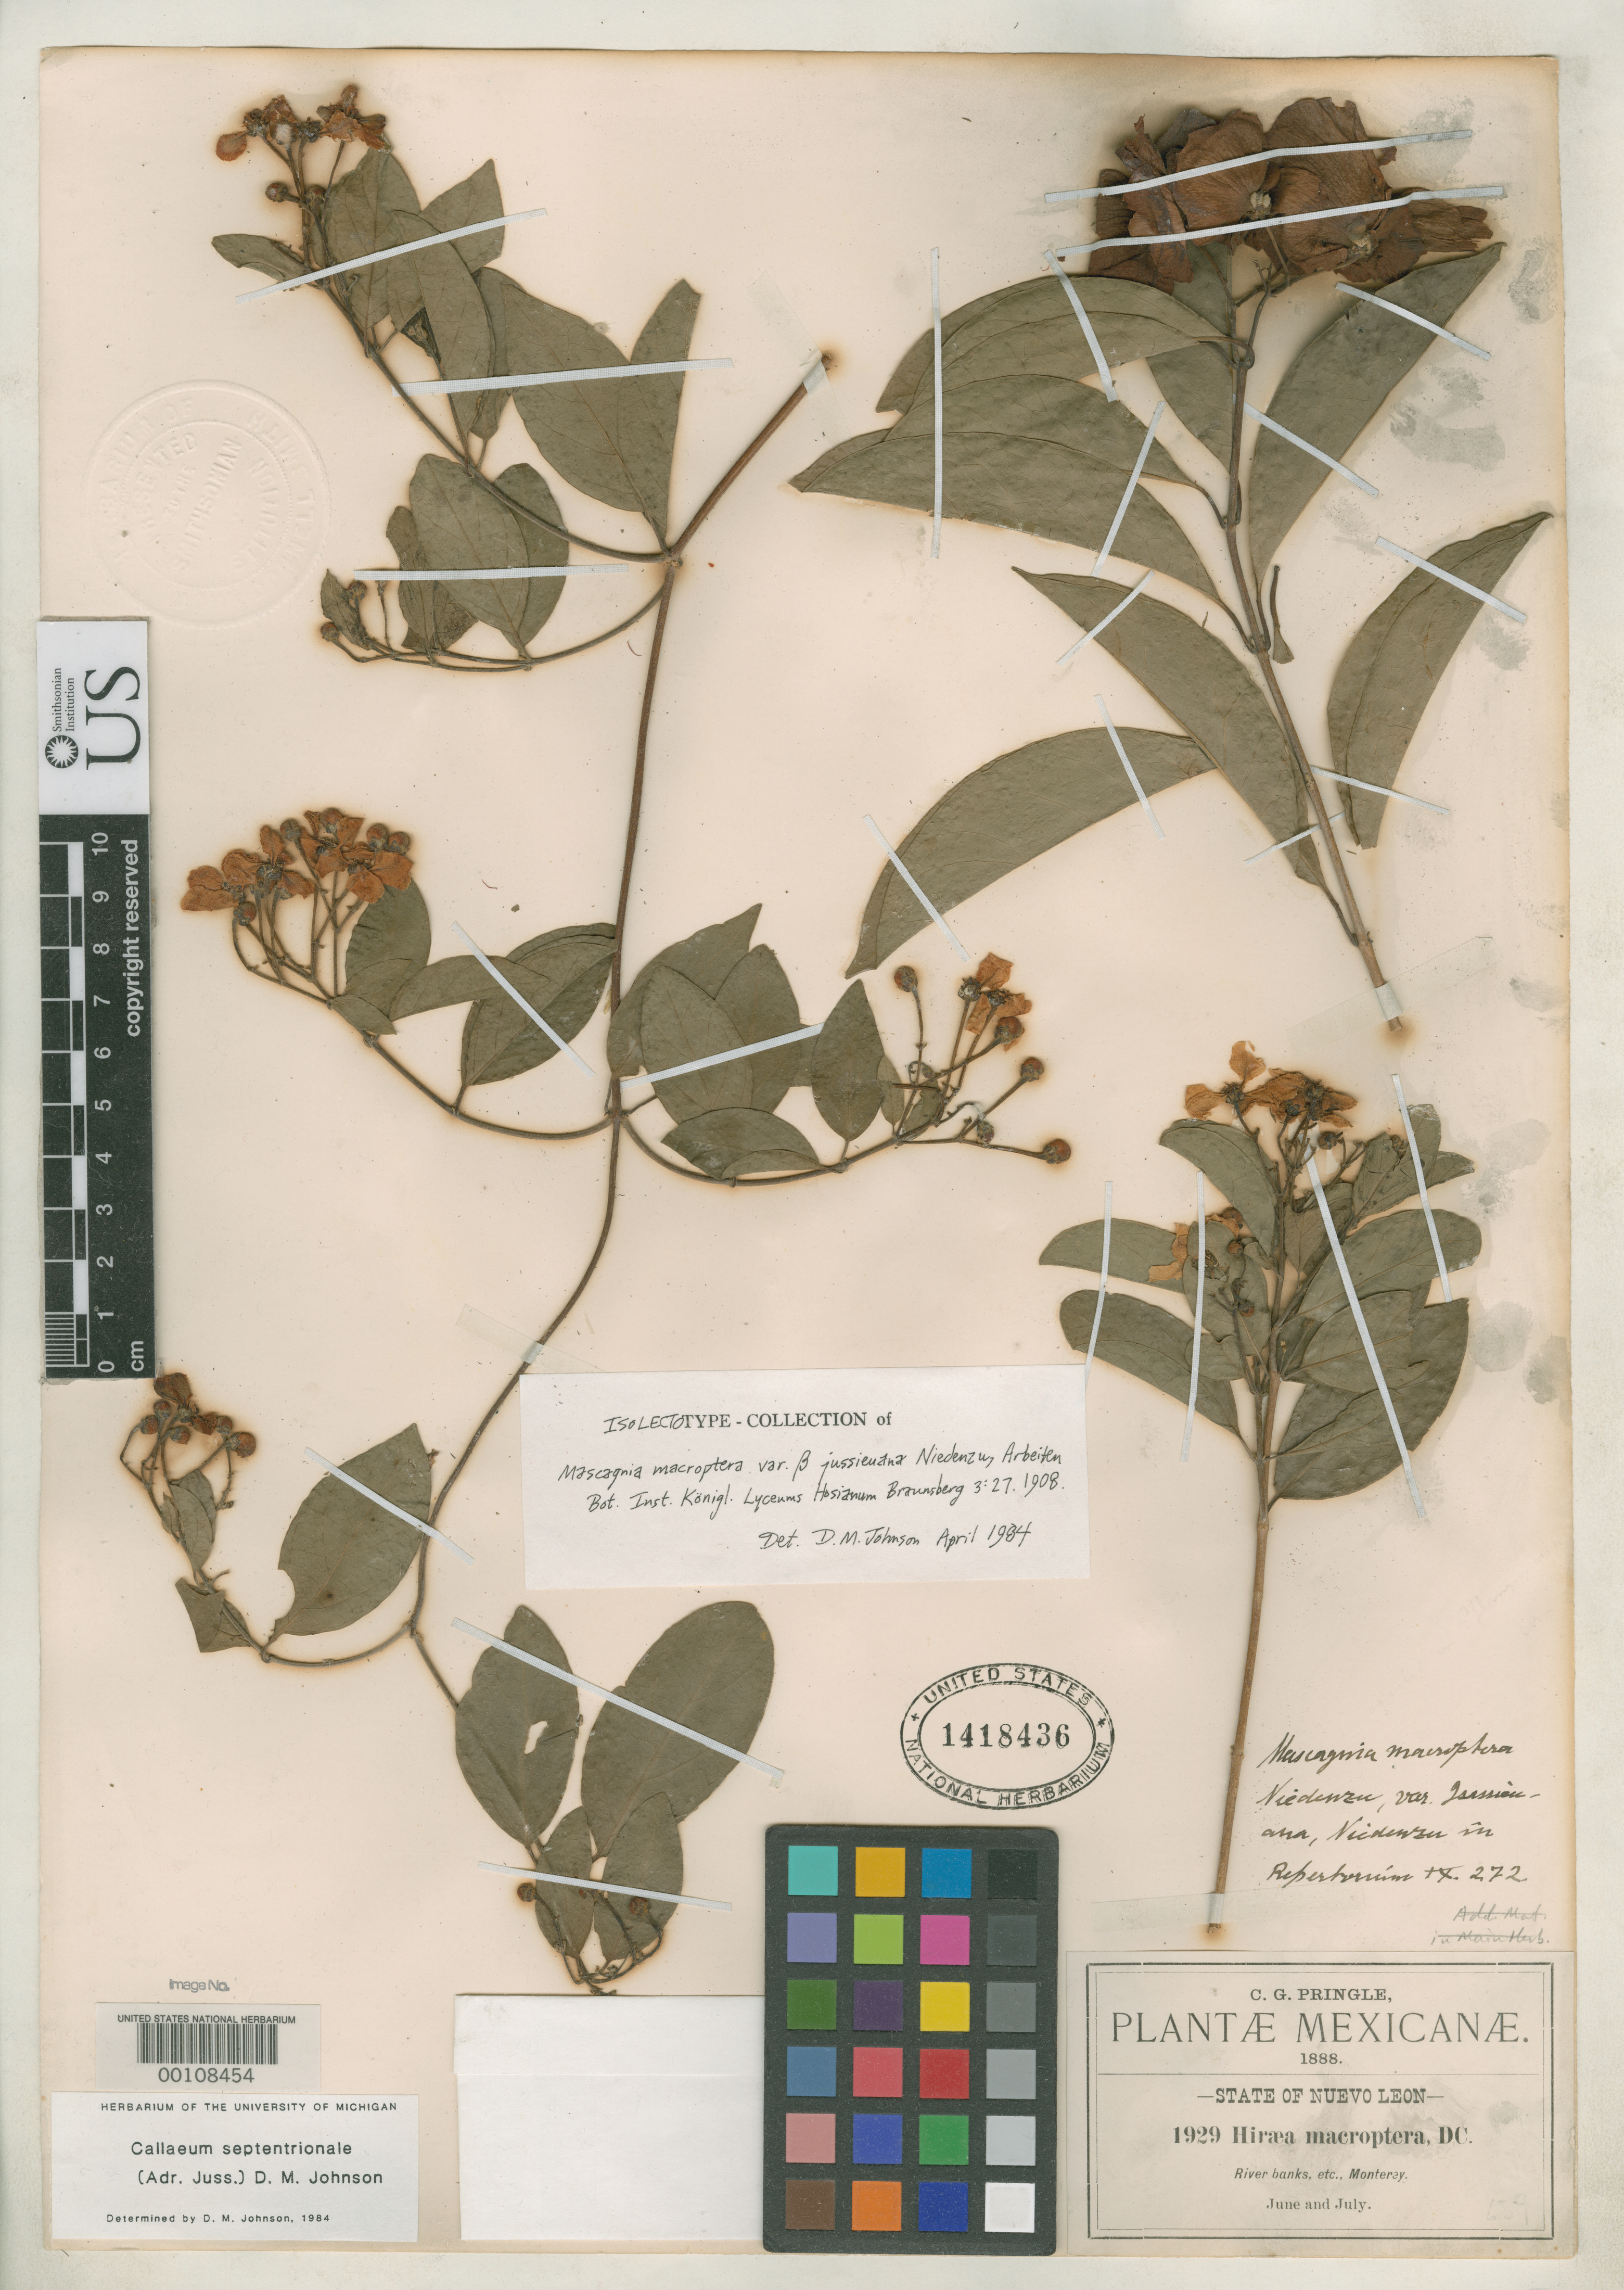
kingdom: Plantae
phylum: Tracheophyta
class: Magnoliopsida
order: Malpighiales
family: Malpighiaceae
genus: Mascagnia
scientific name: Mascagnia macroptera var. jussieuana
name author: Nied.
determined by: Johnson, D. M.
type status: Isolectotype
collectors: C. G. Pringle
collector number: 1929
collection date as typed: Jun 1888 and -- Jul 1888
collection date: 1888-06,1888-07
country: Mexico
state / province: Nuevo León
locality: Monterey.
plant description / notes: Annotated as "isolectotype" by D.M. Johnson (1984) but sheet is mounted with 2 syntypes.; Specimen is mounted with specimens (flowering, fruiting) collected on 2 dates (June 1888 and July 1888), likewise "lectotype" at NY. Lectotype publication cites both collection dates (=syntypes!) so second-step lectotypification is probably required.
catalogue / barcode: US 1418436